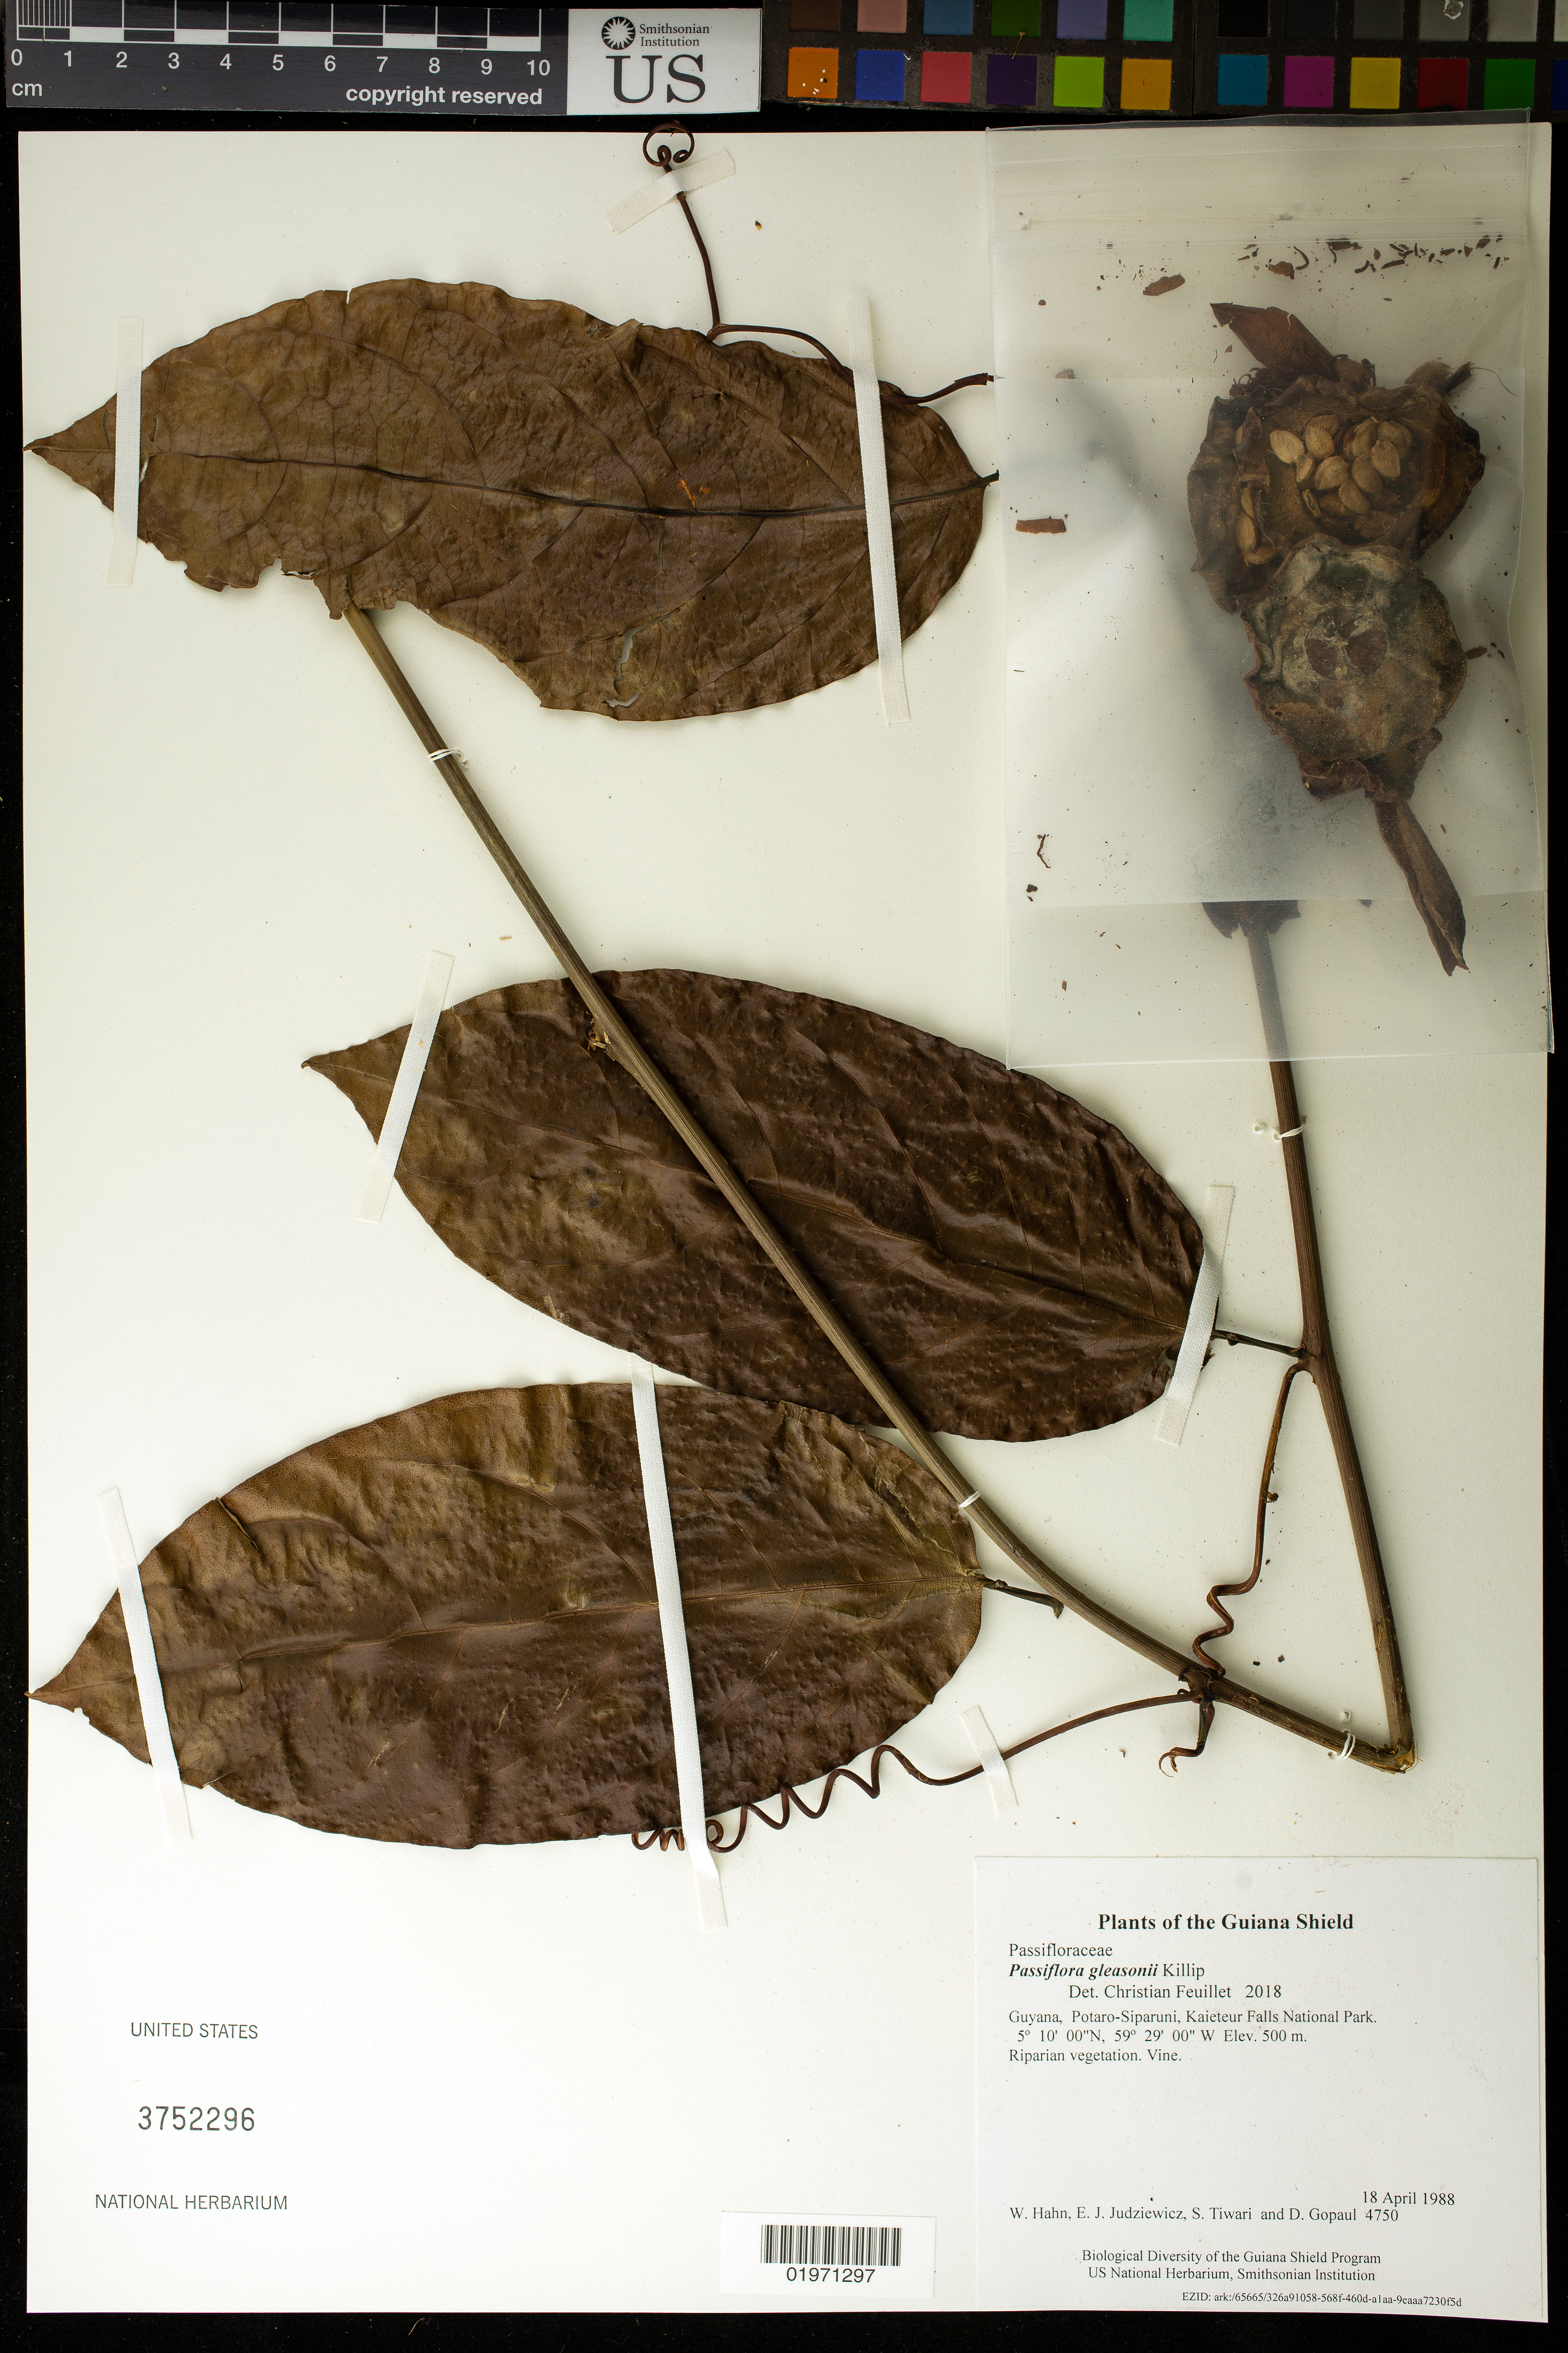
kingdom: Plantae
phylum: Tracheophyta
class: Magnoliopsida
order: Malpighiales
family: Passifloraceae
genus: Passiflora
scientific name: Passiflora gleasonii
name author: Killip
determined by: Feuillet, C.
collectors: W. Hahn, E. J. Judziewicz, S. Tiwari & D. Gopaul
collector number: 4750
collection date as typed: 18 April 1988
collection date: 1988-04-18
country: Guyana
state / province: Potaro-Siparuni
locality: Kaieteur Falls National Park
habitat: Riparian vegetation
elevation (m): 500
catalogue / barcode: US 3752296